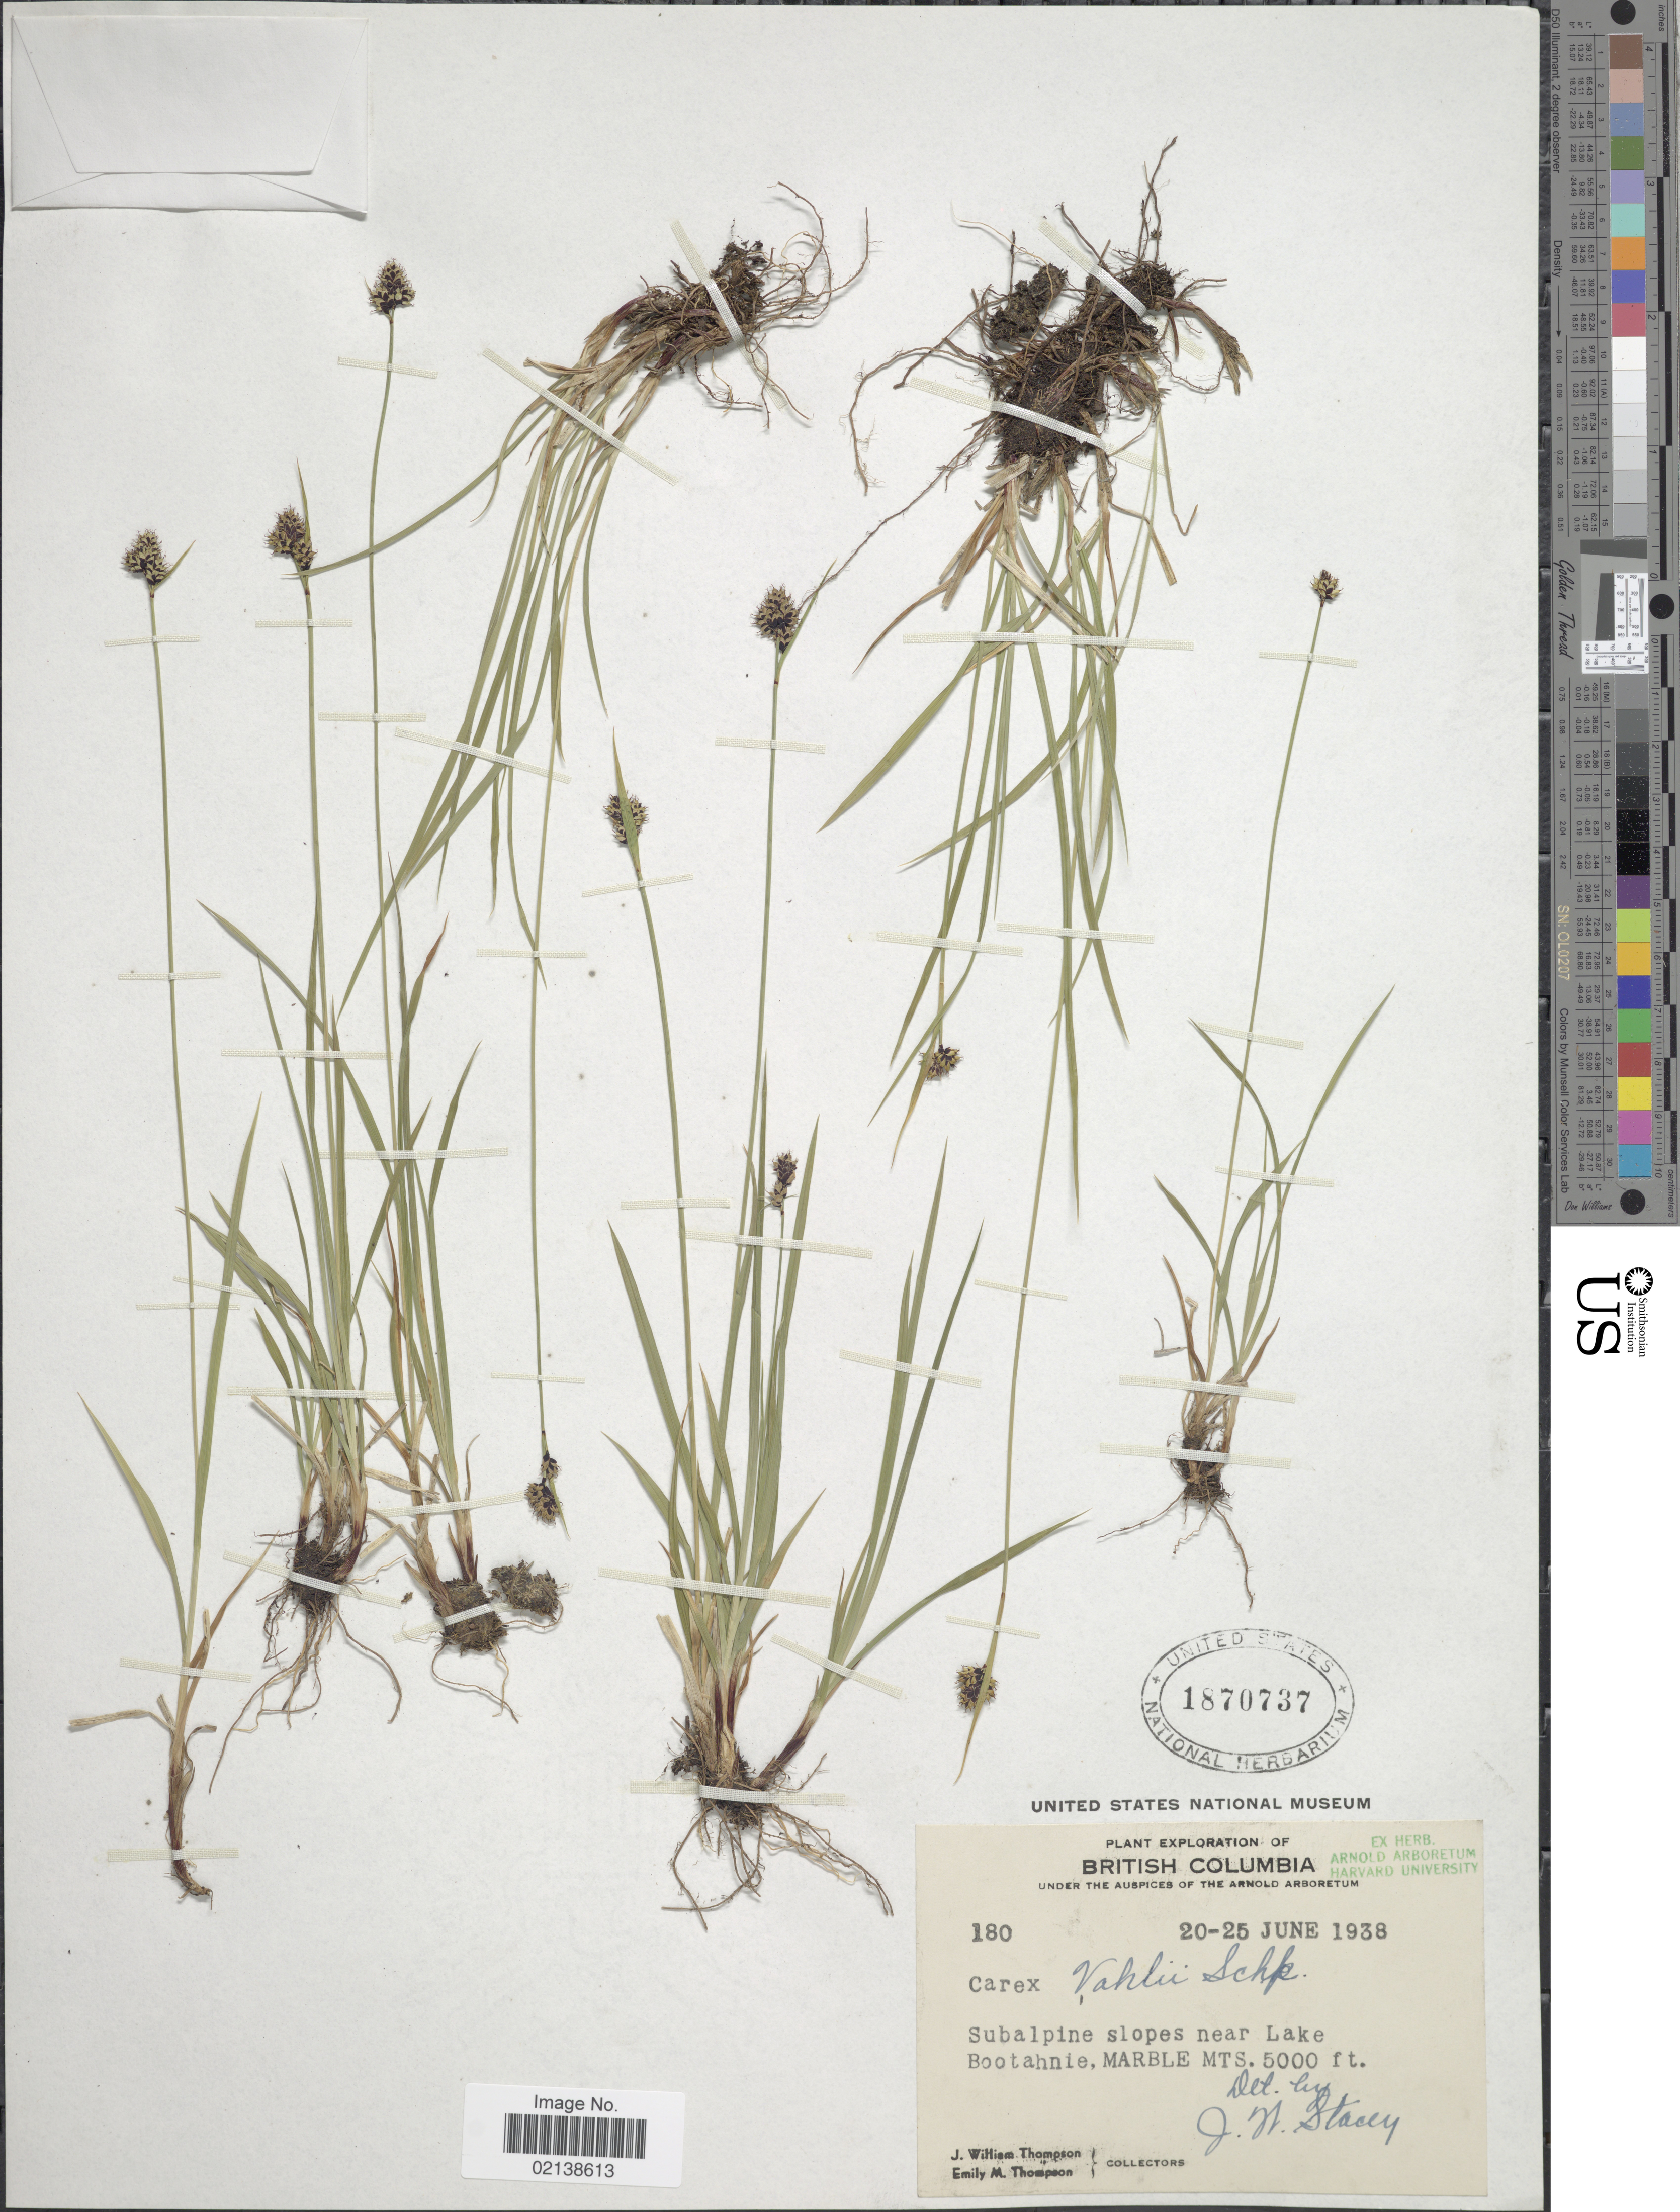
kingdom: Plantae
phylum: Tracheophyta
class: Liliopsida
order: Poales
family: Cyperaceae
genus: Carex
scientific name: Carex media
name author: R. Br.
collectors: J. W. Thompson & E. M. Thompson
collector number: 180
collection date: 1938-06-20/1938-06-25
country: Canada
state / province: British Columbia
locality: Subalpine slopes near Lake Bootahnie, Marble Mts.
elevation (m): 1524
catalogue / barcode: US 1870737